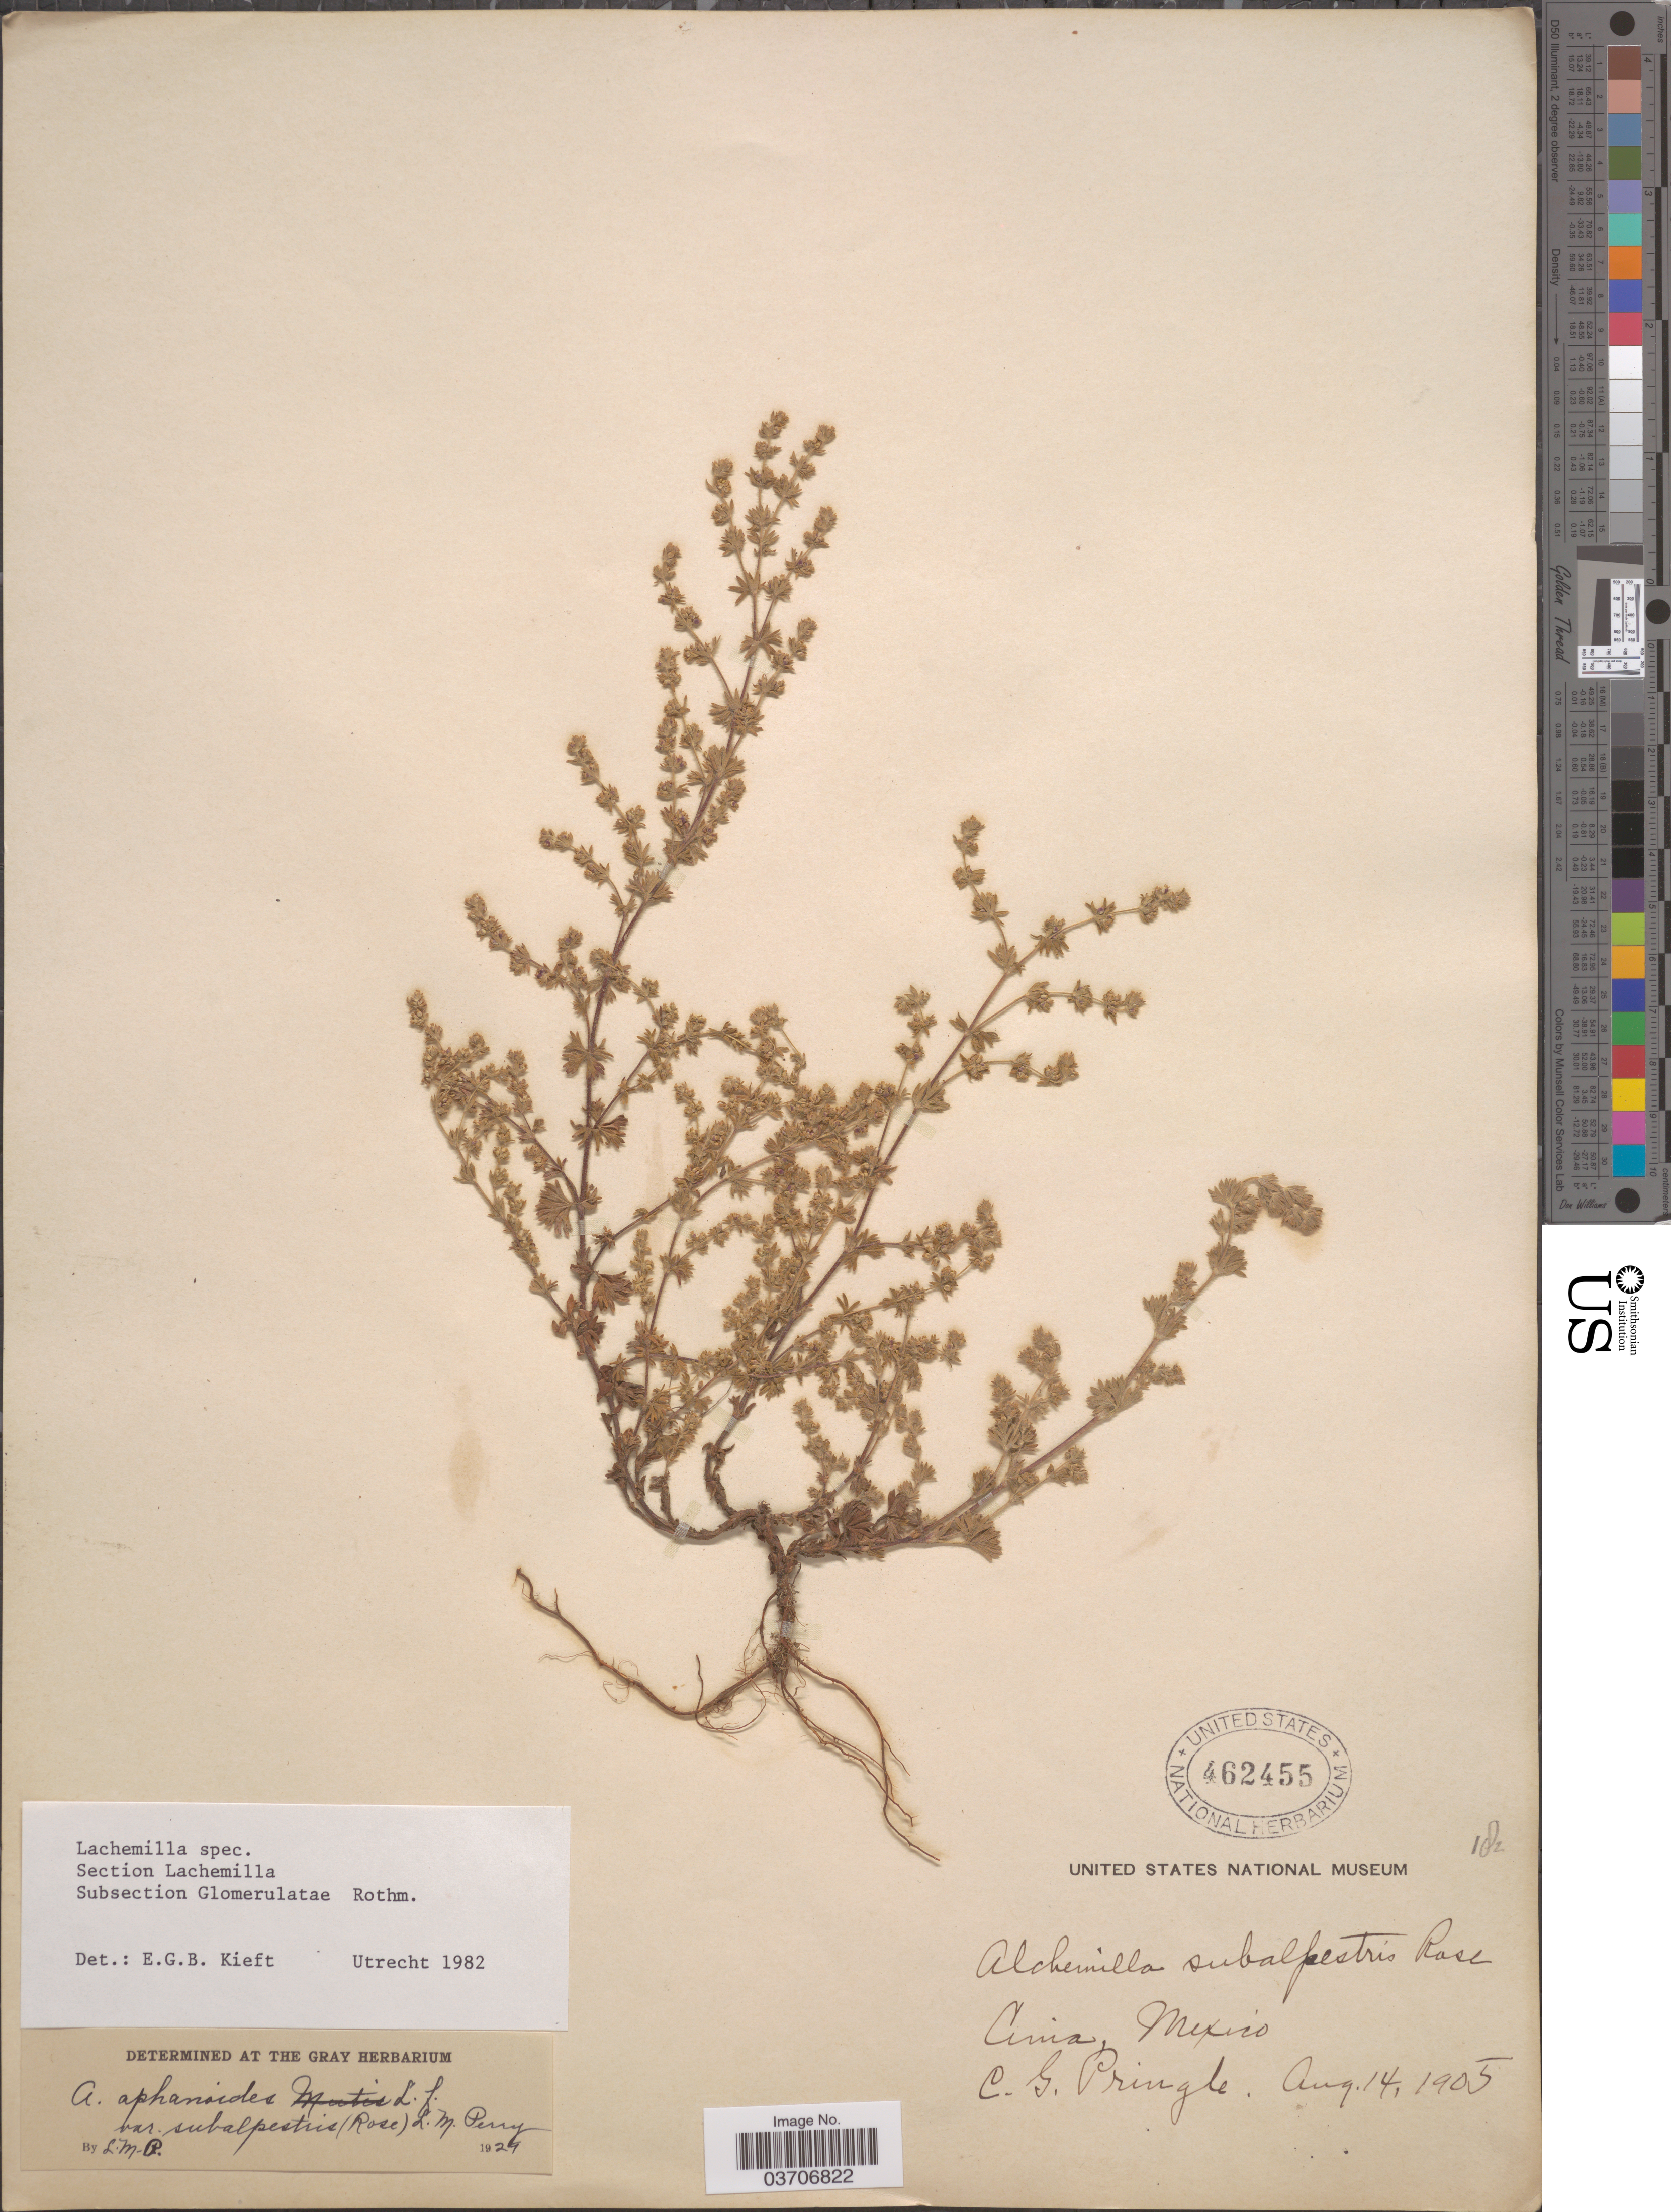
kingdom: Plantae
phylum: Tracheophyta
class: Magnoliopsida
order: Rosales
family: Rosaceae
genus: Lachemilla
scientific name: Lachemilla sp.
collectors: C. G. Pringle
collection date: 1905-08-14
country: Mexico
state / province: México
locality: Cima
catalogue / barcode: US 462455